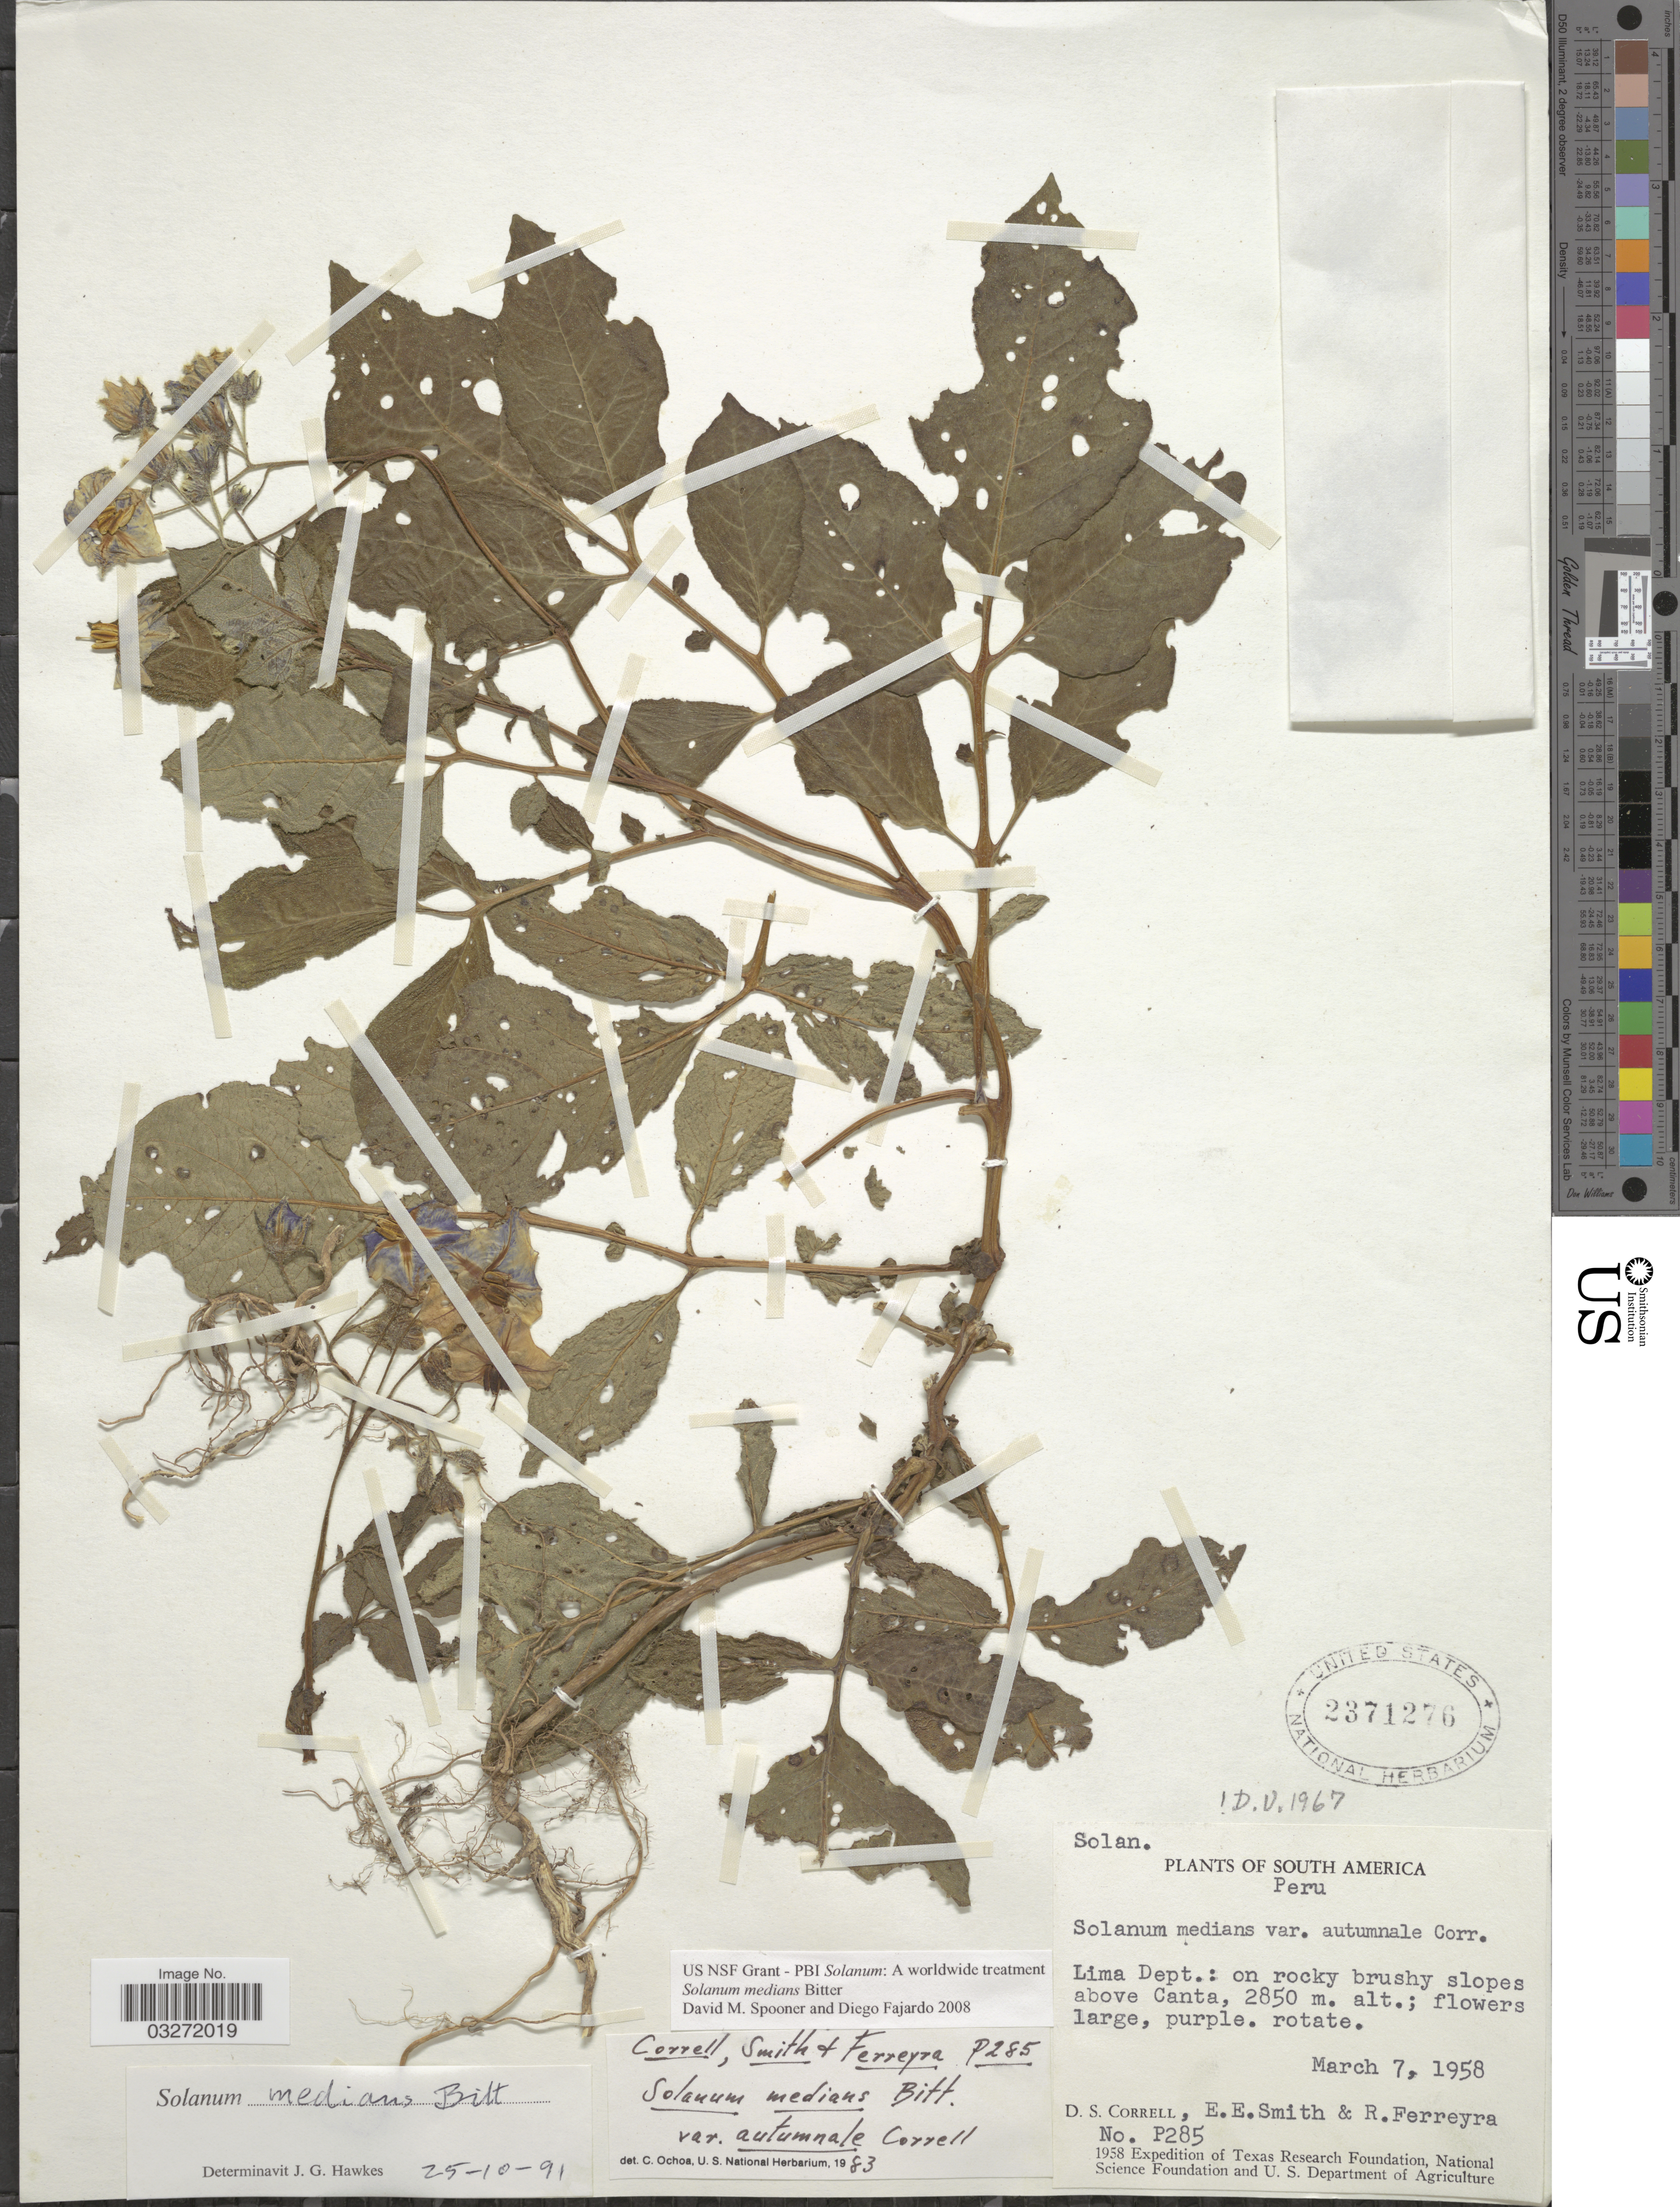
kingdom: Plantae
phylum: Tracheophyta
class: Magnoliopsida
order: Solanales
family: Solanaceae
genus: Solanum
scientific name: Solanum medians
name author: Bitter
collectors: D. S. Correll, E. E. Smith & R. A. Ferreyra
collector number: P285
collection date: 1958-03-07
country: Peru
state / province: Lima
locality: Lima Dept.: on rocky brushy slopes above Canta.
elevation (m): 2850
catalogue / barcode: US 2371276